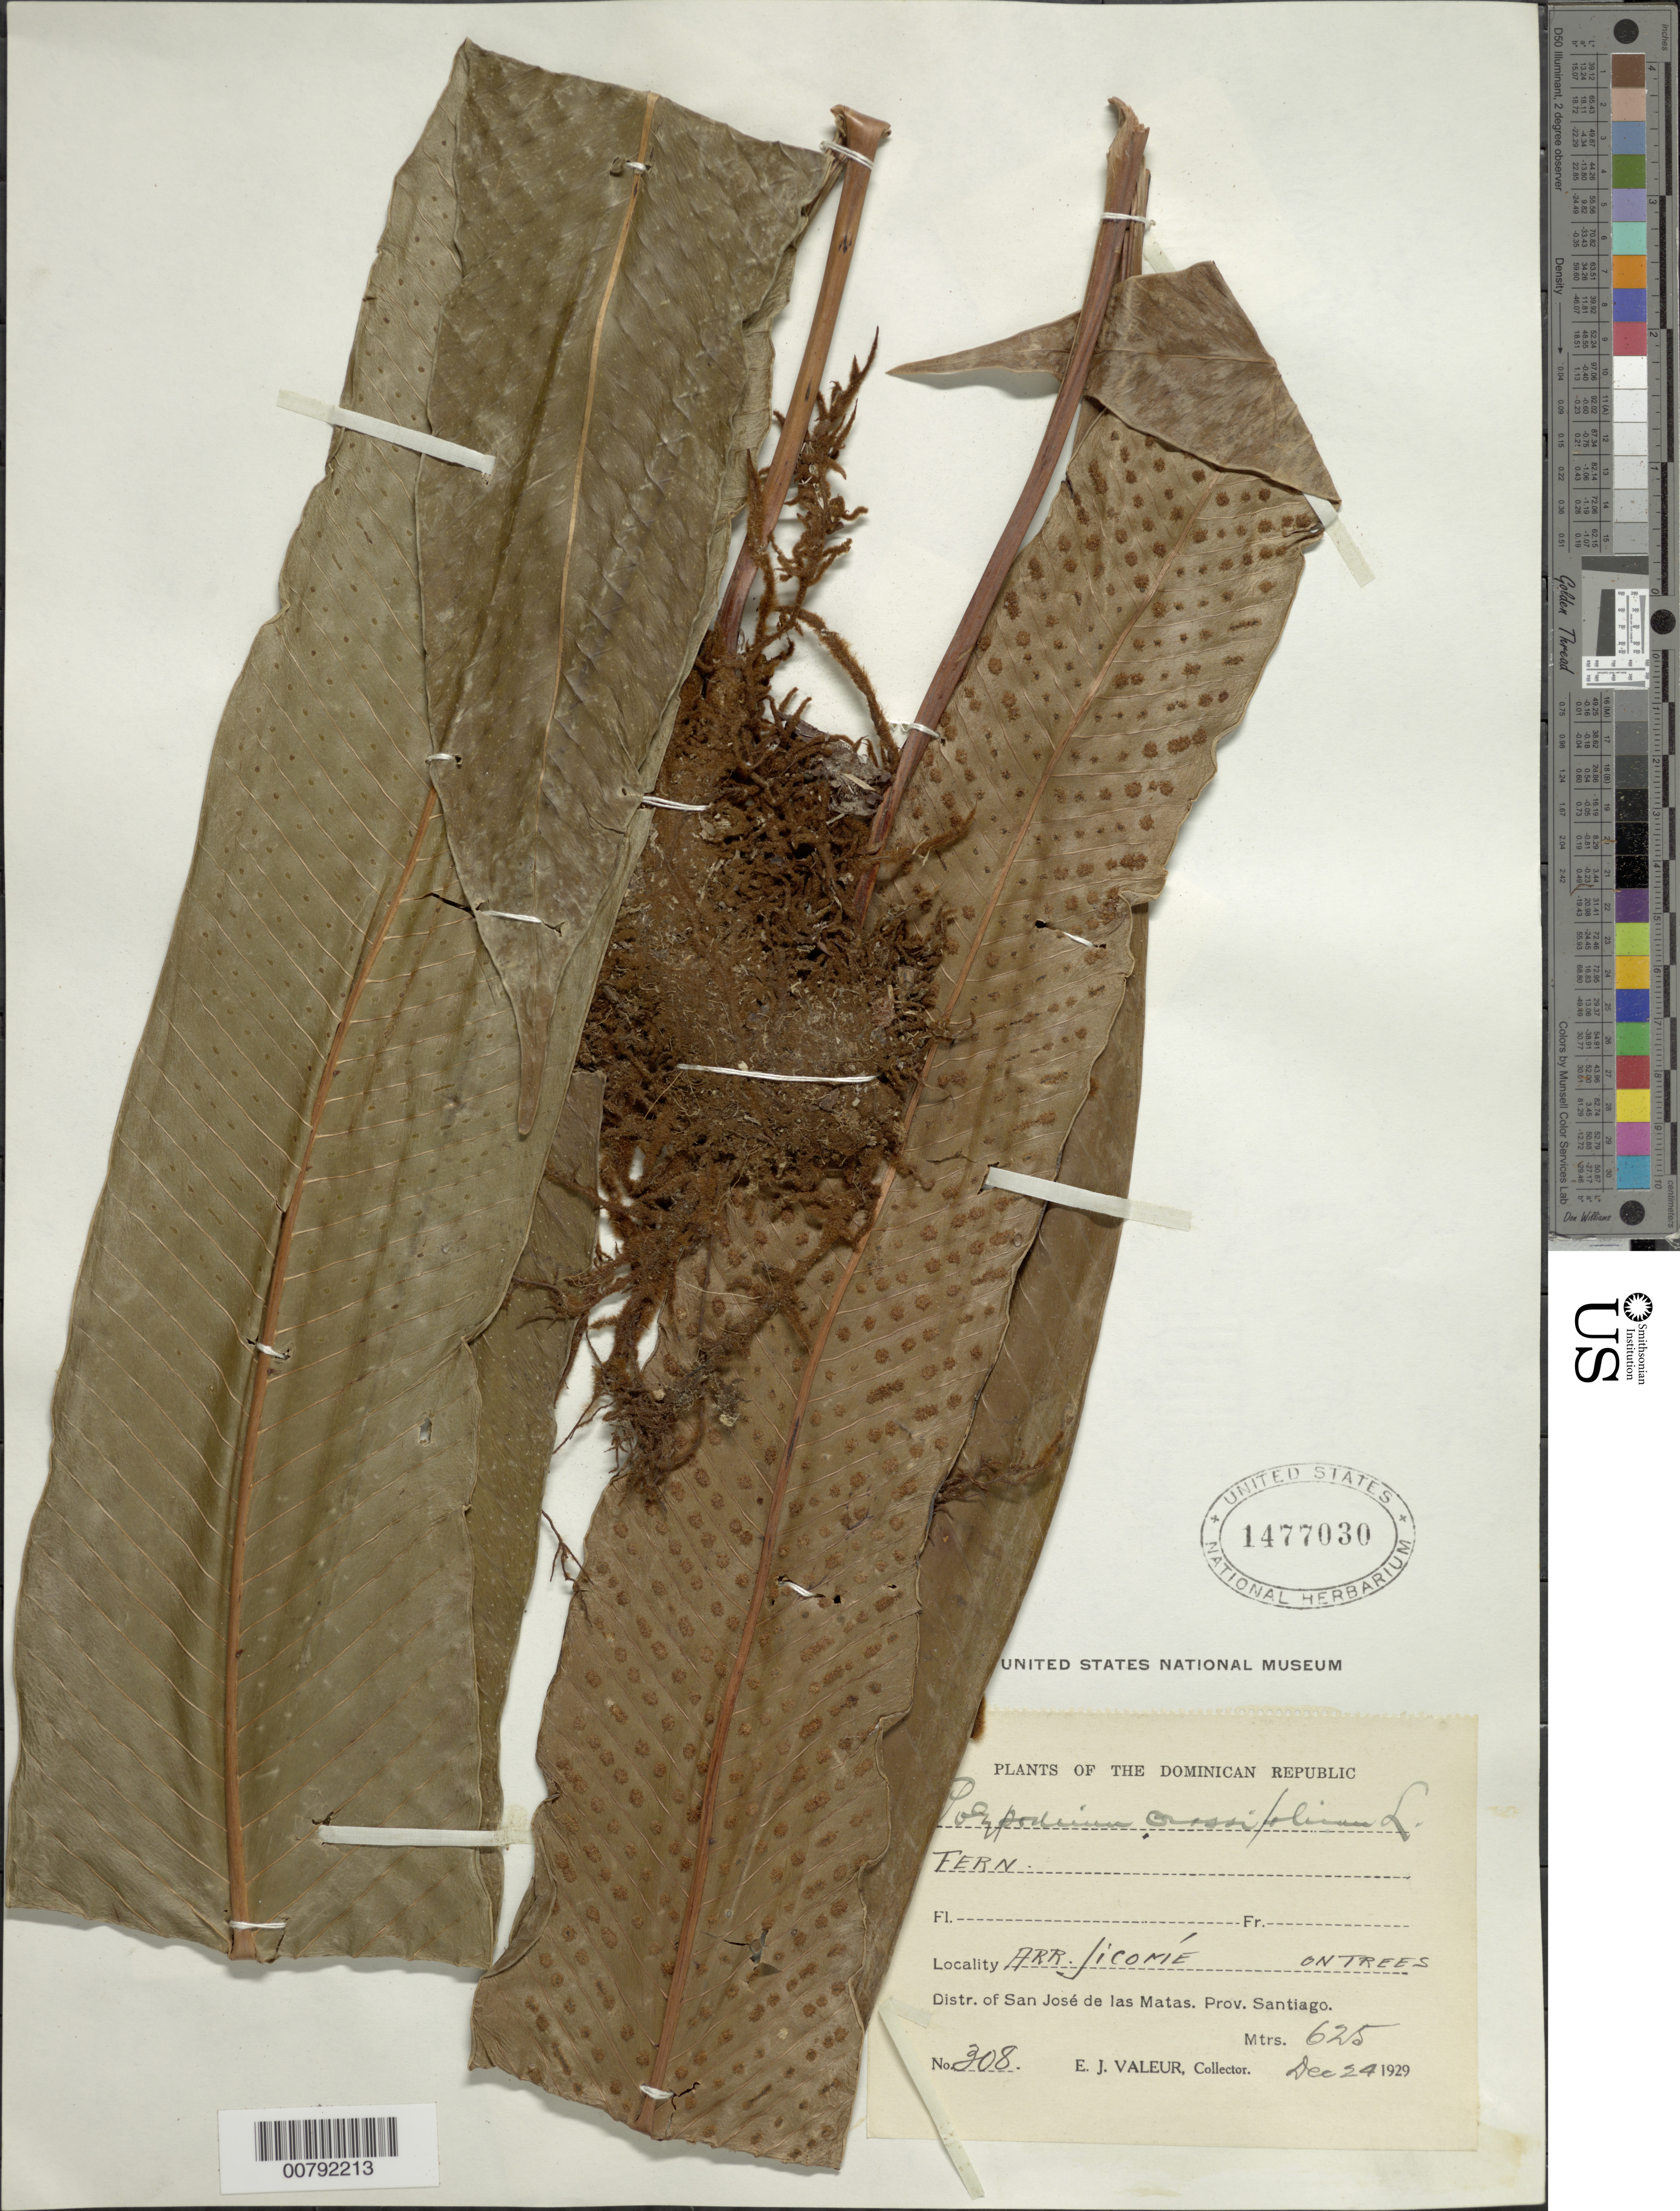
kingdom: Plantae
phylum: Tracheophyta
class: Polypodiopsida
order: Polypodiales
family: Polypodiaceae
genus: Niphidium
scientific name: Niphidium crassifolium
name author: (L.) Lellinger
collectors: E. Valeur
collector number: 308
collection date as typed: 24 Dec 1929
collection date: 1929-12-24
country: Dominican Republic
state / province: Santiago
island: Hispaniola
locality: Dist. San José de las Matas, arr. Jicomé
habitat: On trees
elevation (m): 625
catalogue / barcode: US 1477030